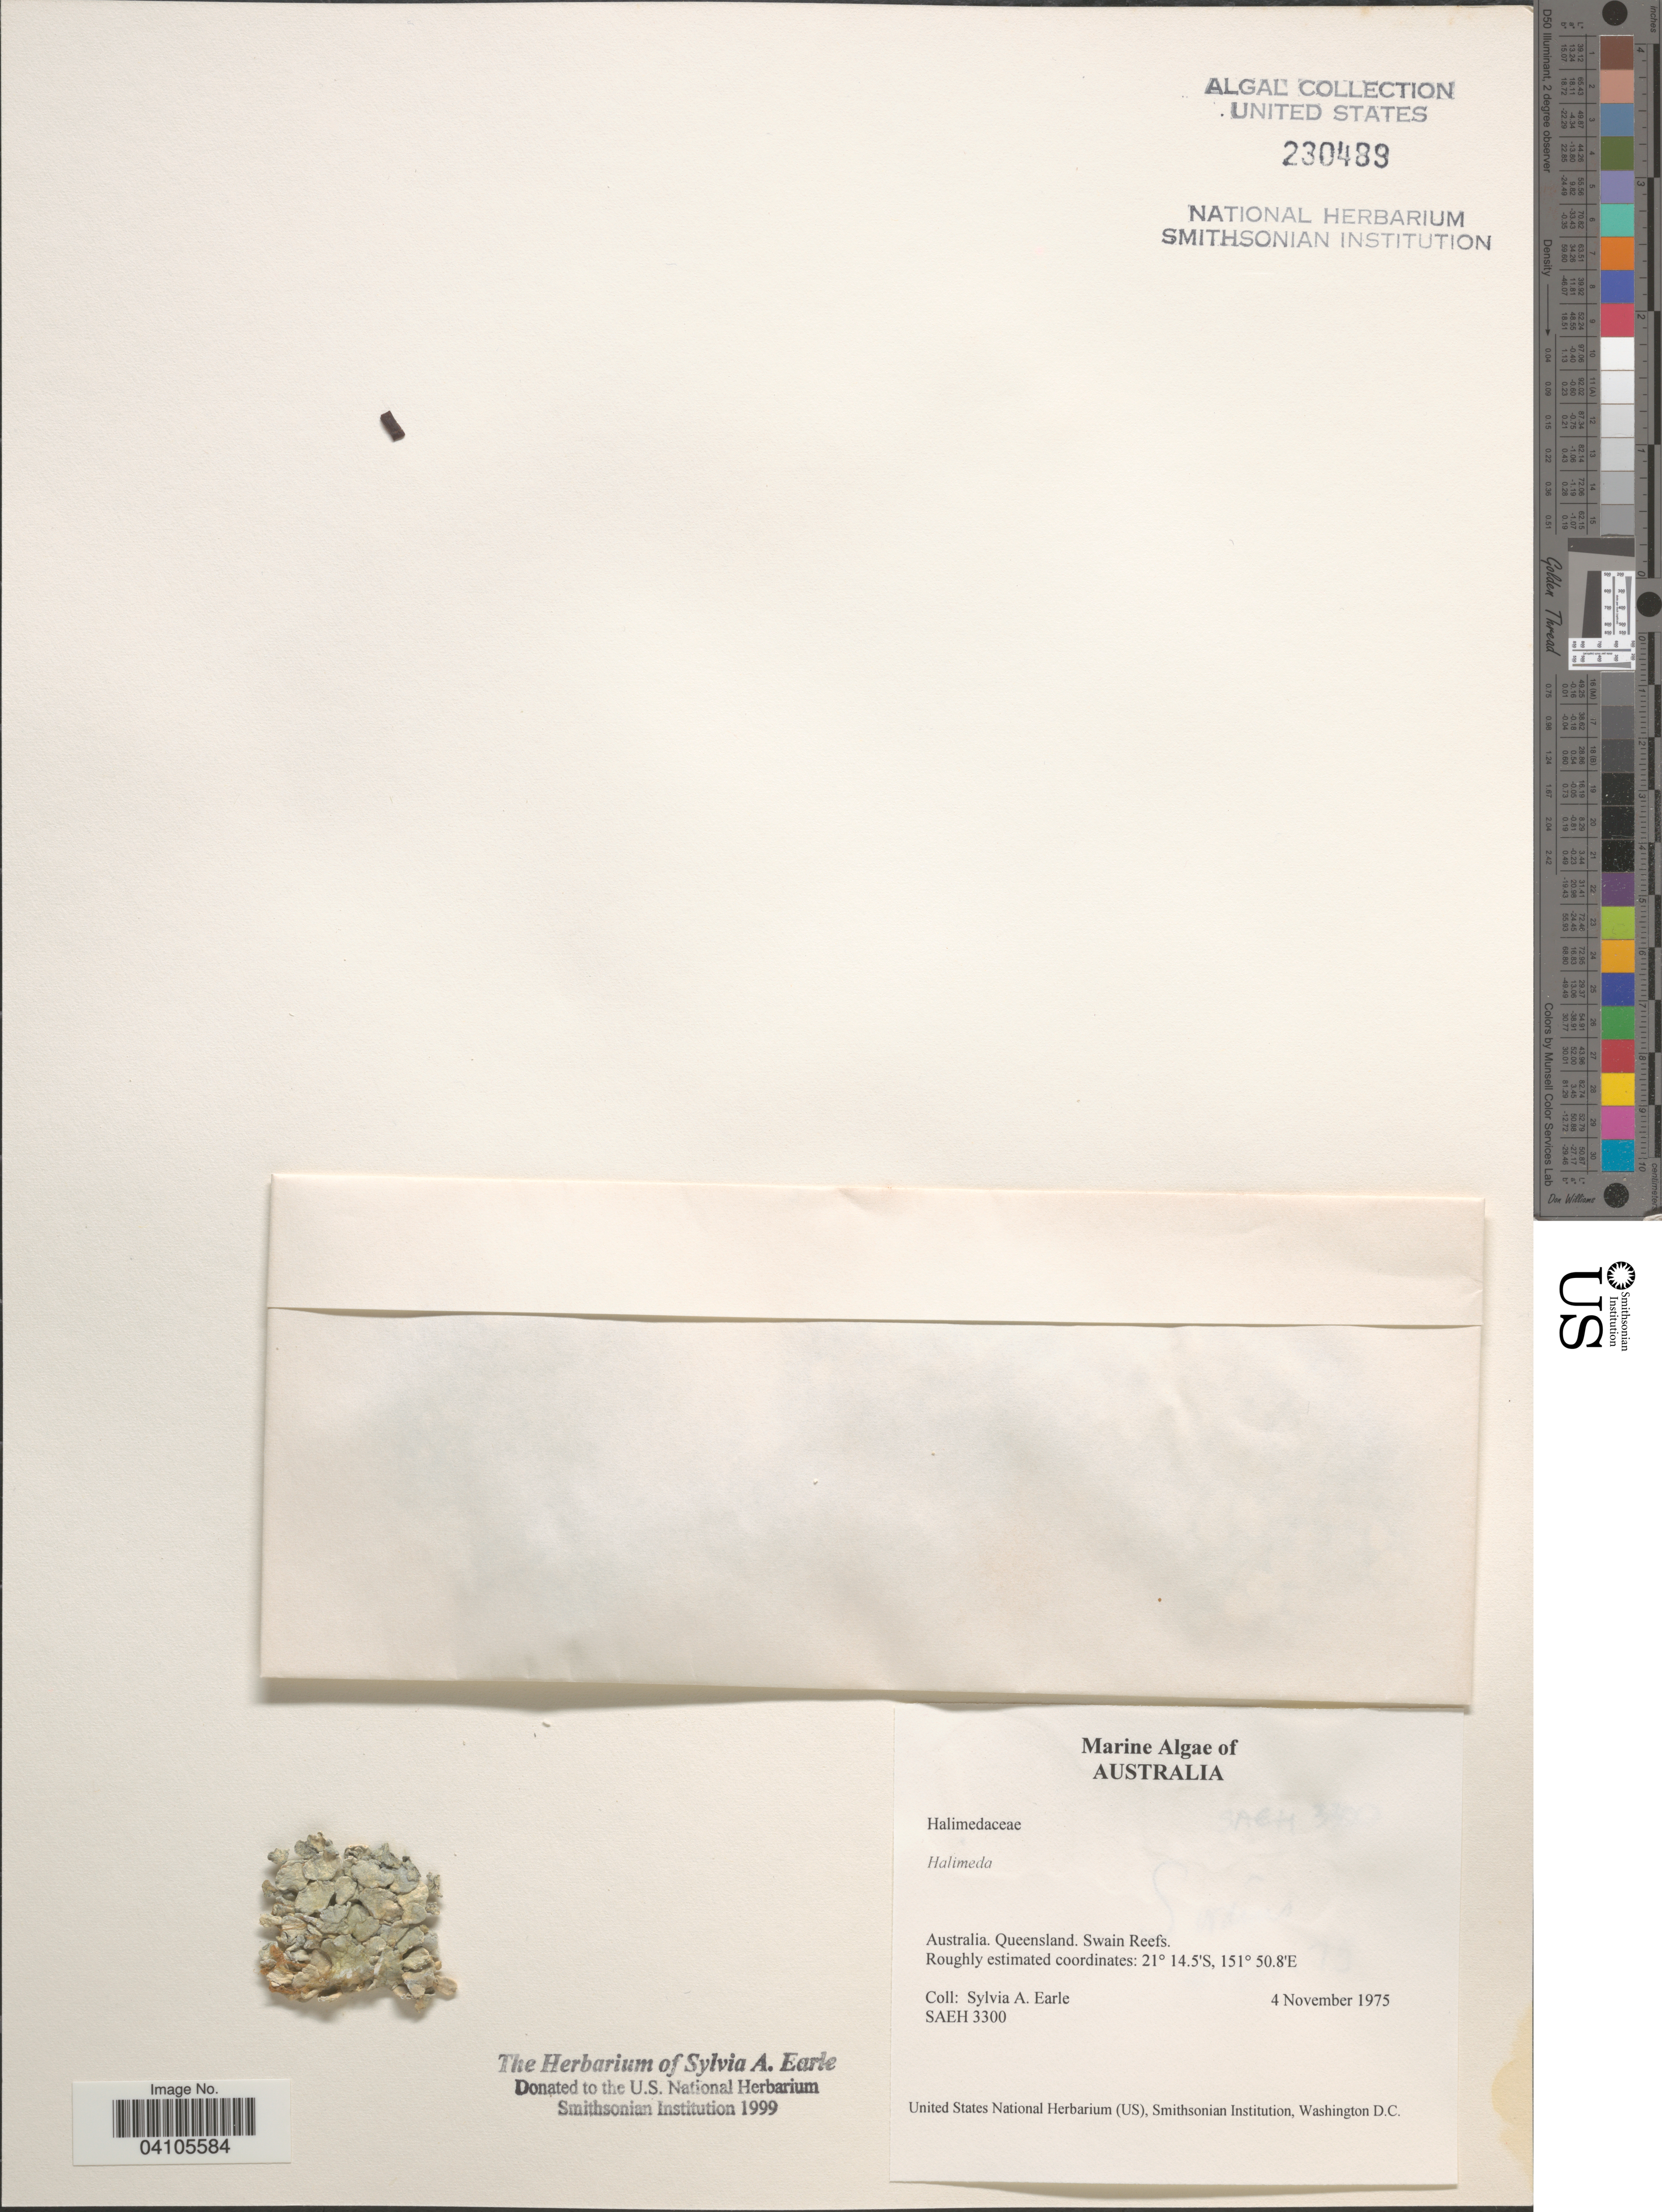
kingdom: Plantae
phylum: Chlorophyta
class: Ulvophyceae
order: Bryopsidales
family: Halimedaceae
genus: Halimeda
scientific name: Halimeda sp.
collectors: S. A. Earle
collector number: SAEH 3300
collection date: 1975-11-04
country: Australia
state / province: Queensland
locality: Swain Reefs.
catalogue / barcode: US 230489